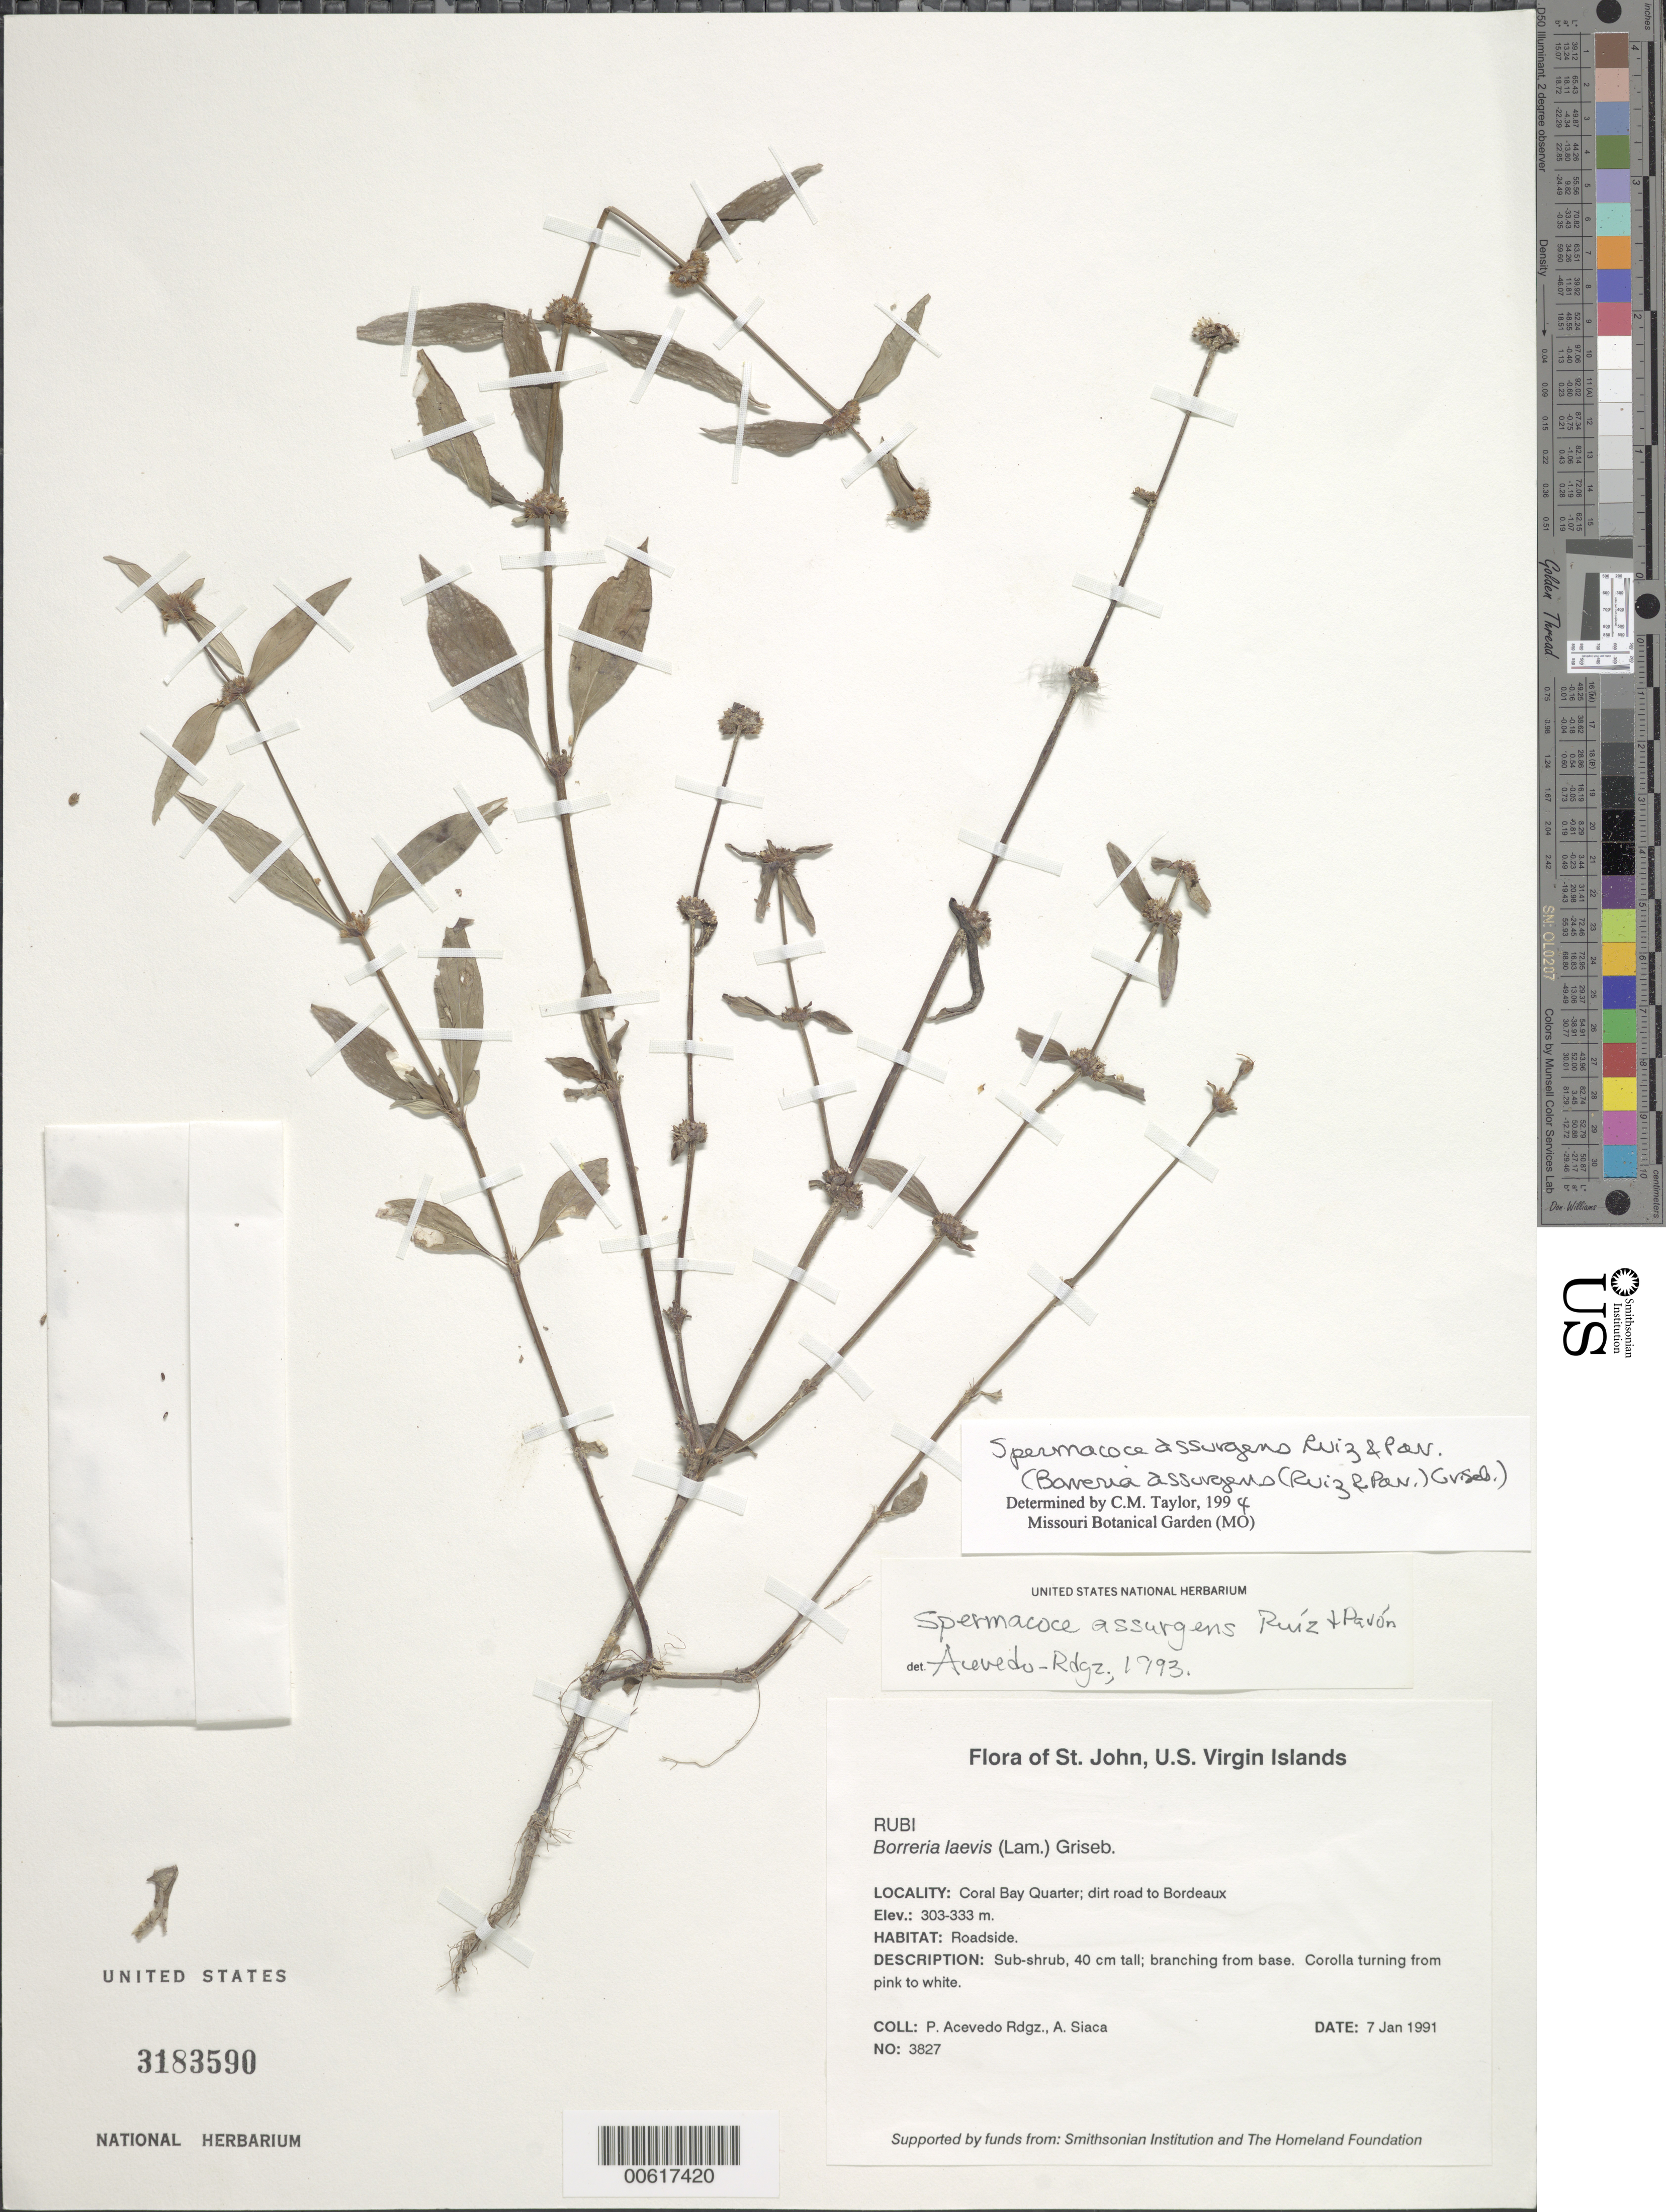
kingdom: Plantae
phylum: Tracheophyta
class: Magnoliopsida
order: Gentianales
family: Rubiaceae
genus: Spermacoce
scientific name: Spermacoce assurgens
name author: Ruiz & Pav.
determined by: Taylor, Charlotte M.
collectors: P. Acevedo-Rodr. & A. Siaca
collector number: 3827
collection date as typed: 07 Jan 1991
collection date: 1991-01-07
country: U.S. Virgin Islands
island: St. John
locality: Coral Bay Quarter; dirt road to Bordeaux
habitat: Roadside.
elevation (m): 303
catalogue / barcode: US 3183590